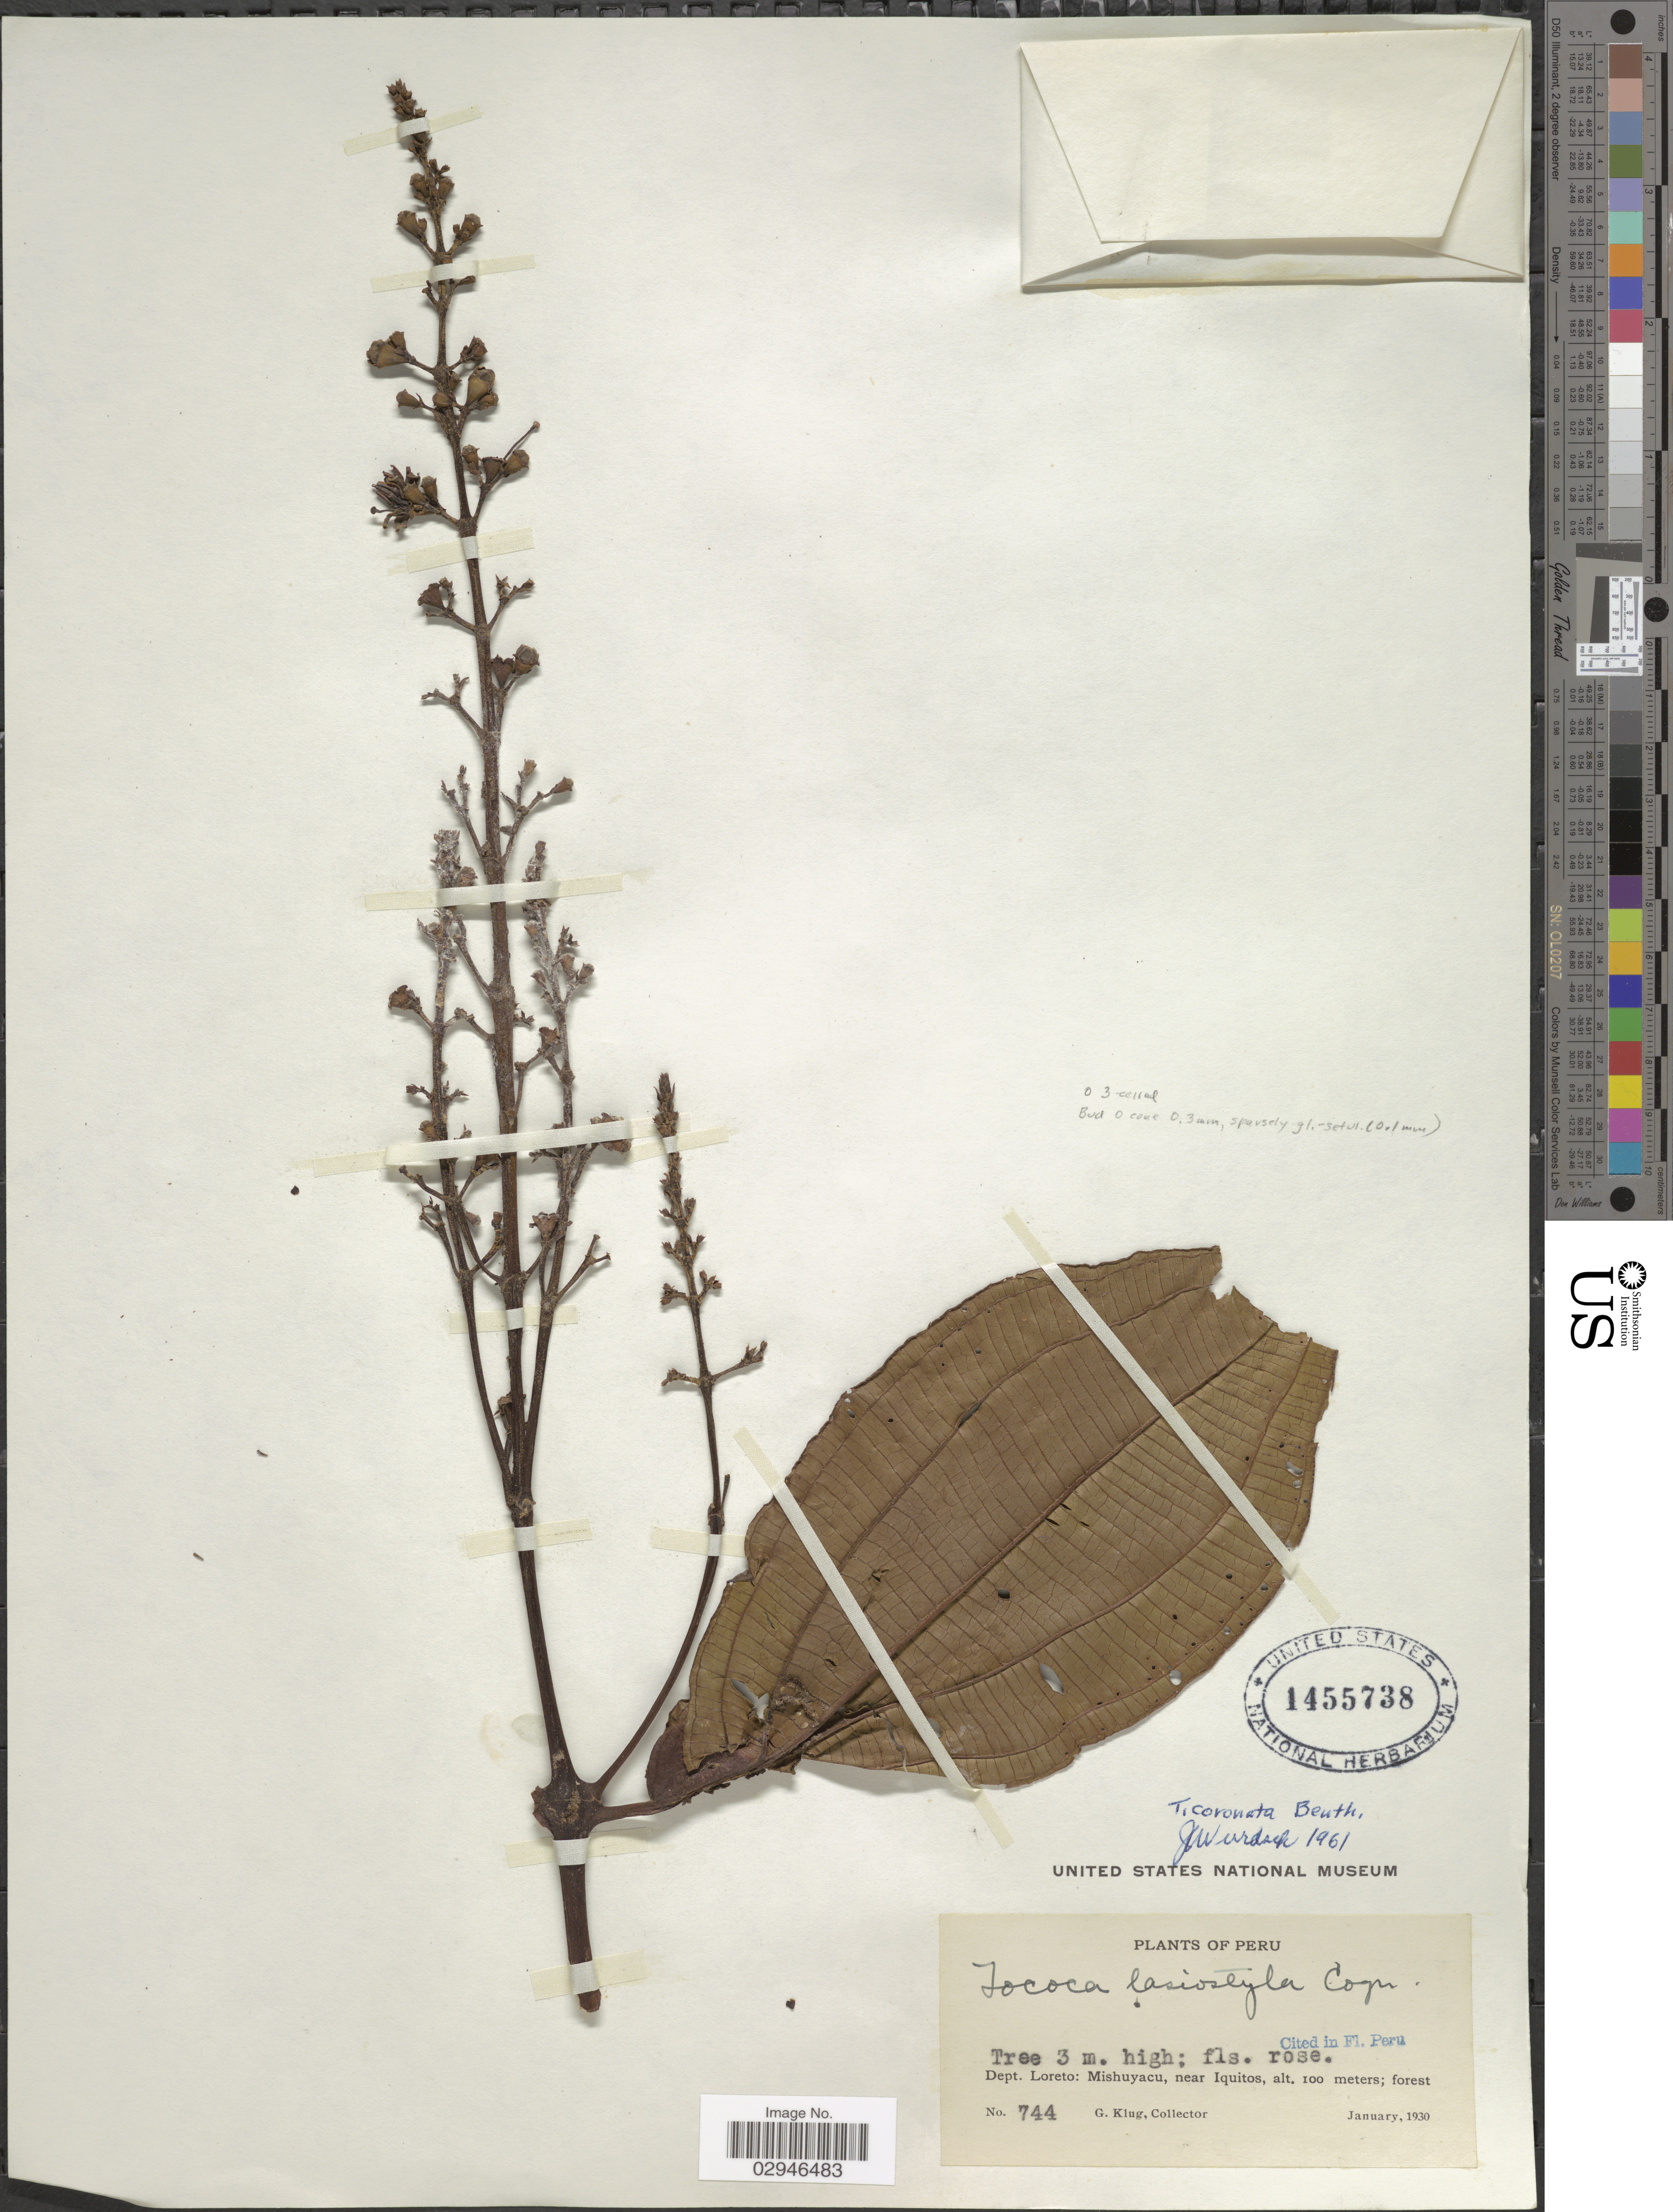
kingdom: Plantae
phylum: Tracheophyta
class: Magnoliopsida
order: Myrtales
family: Melastomataceae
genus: Tococa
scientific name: Tococa coronata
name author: Benth.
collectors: G. Klug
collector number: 744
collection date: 1930-01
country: Peru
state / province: Loreto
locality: Dept. Loreto: Mishuyacu, near Iquitos.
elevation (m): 100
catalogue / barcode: US 1455738